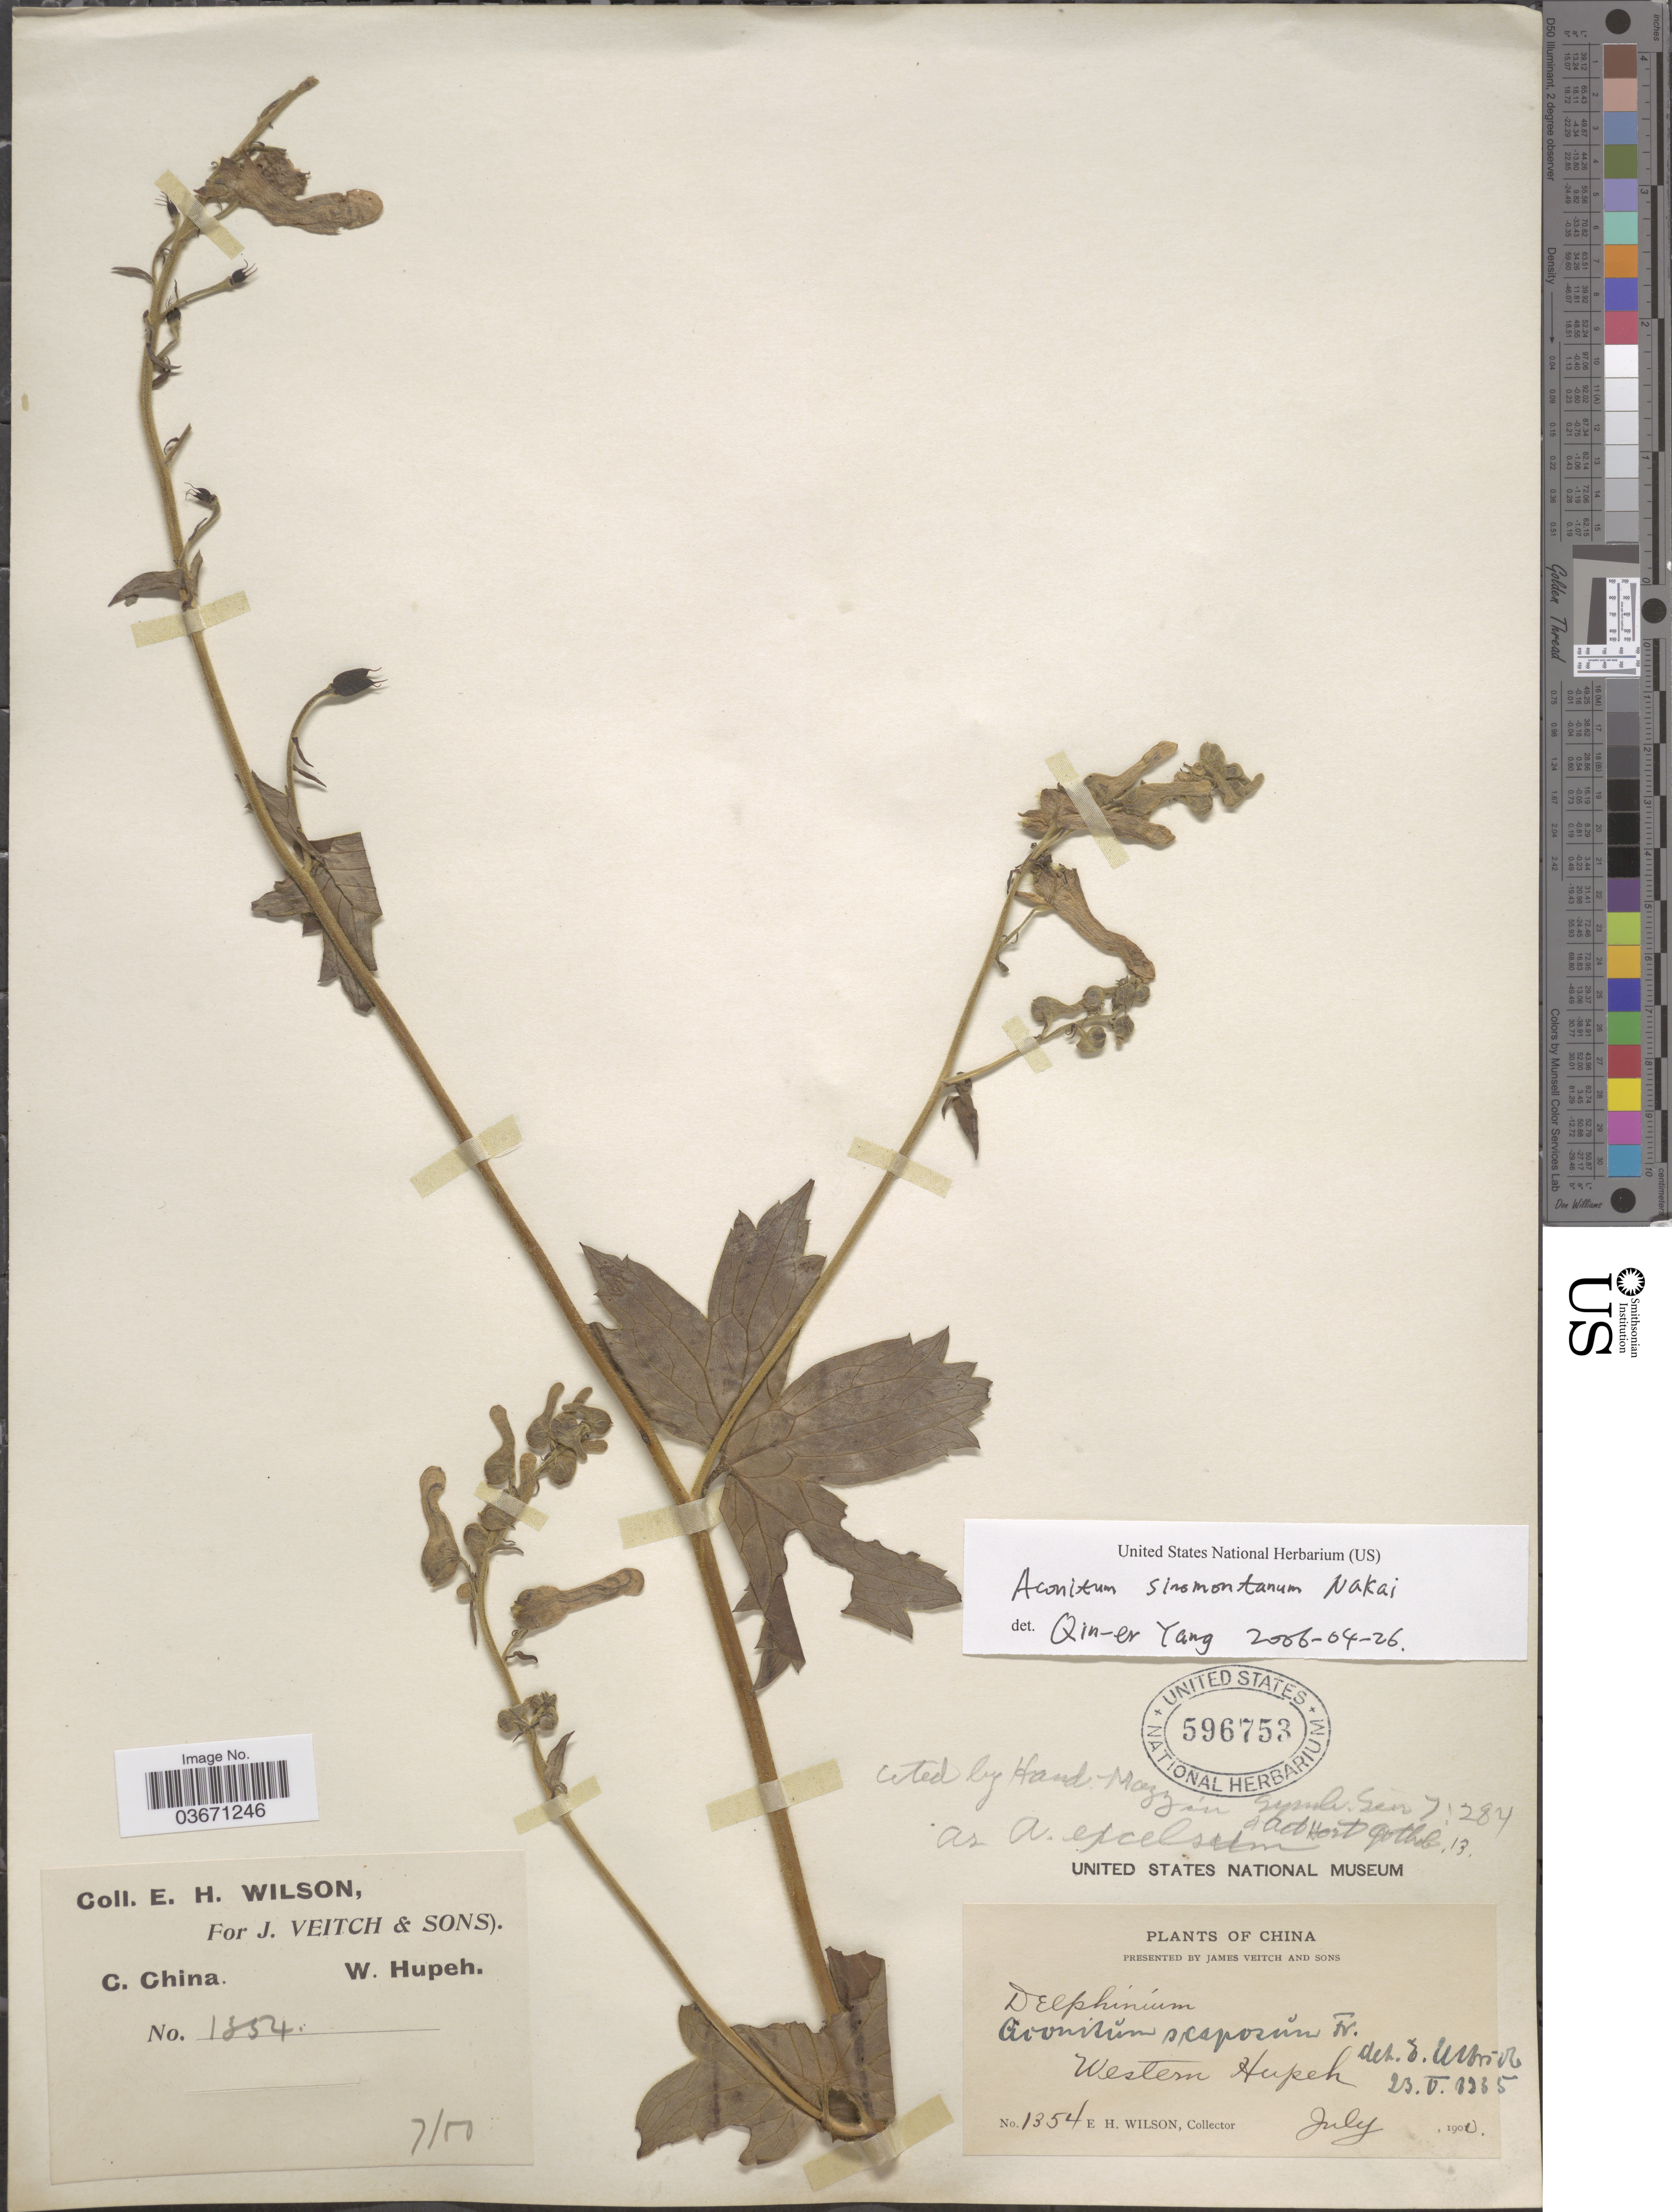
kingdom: Plantae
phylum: Tracheophyta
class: Magnoliopsida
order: Ranunculales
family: Ranunculaceae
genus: Aconitum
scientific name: Aconitum sinomontanum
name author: Nakai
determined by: Yang, Q. E.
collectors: E. Wilson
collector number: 1354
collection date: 1900-07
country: China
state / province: Hubei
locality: C. China, Western Hupeh.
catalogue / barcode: US 596753